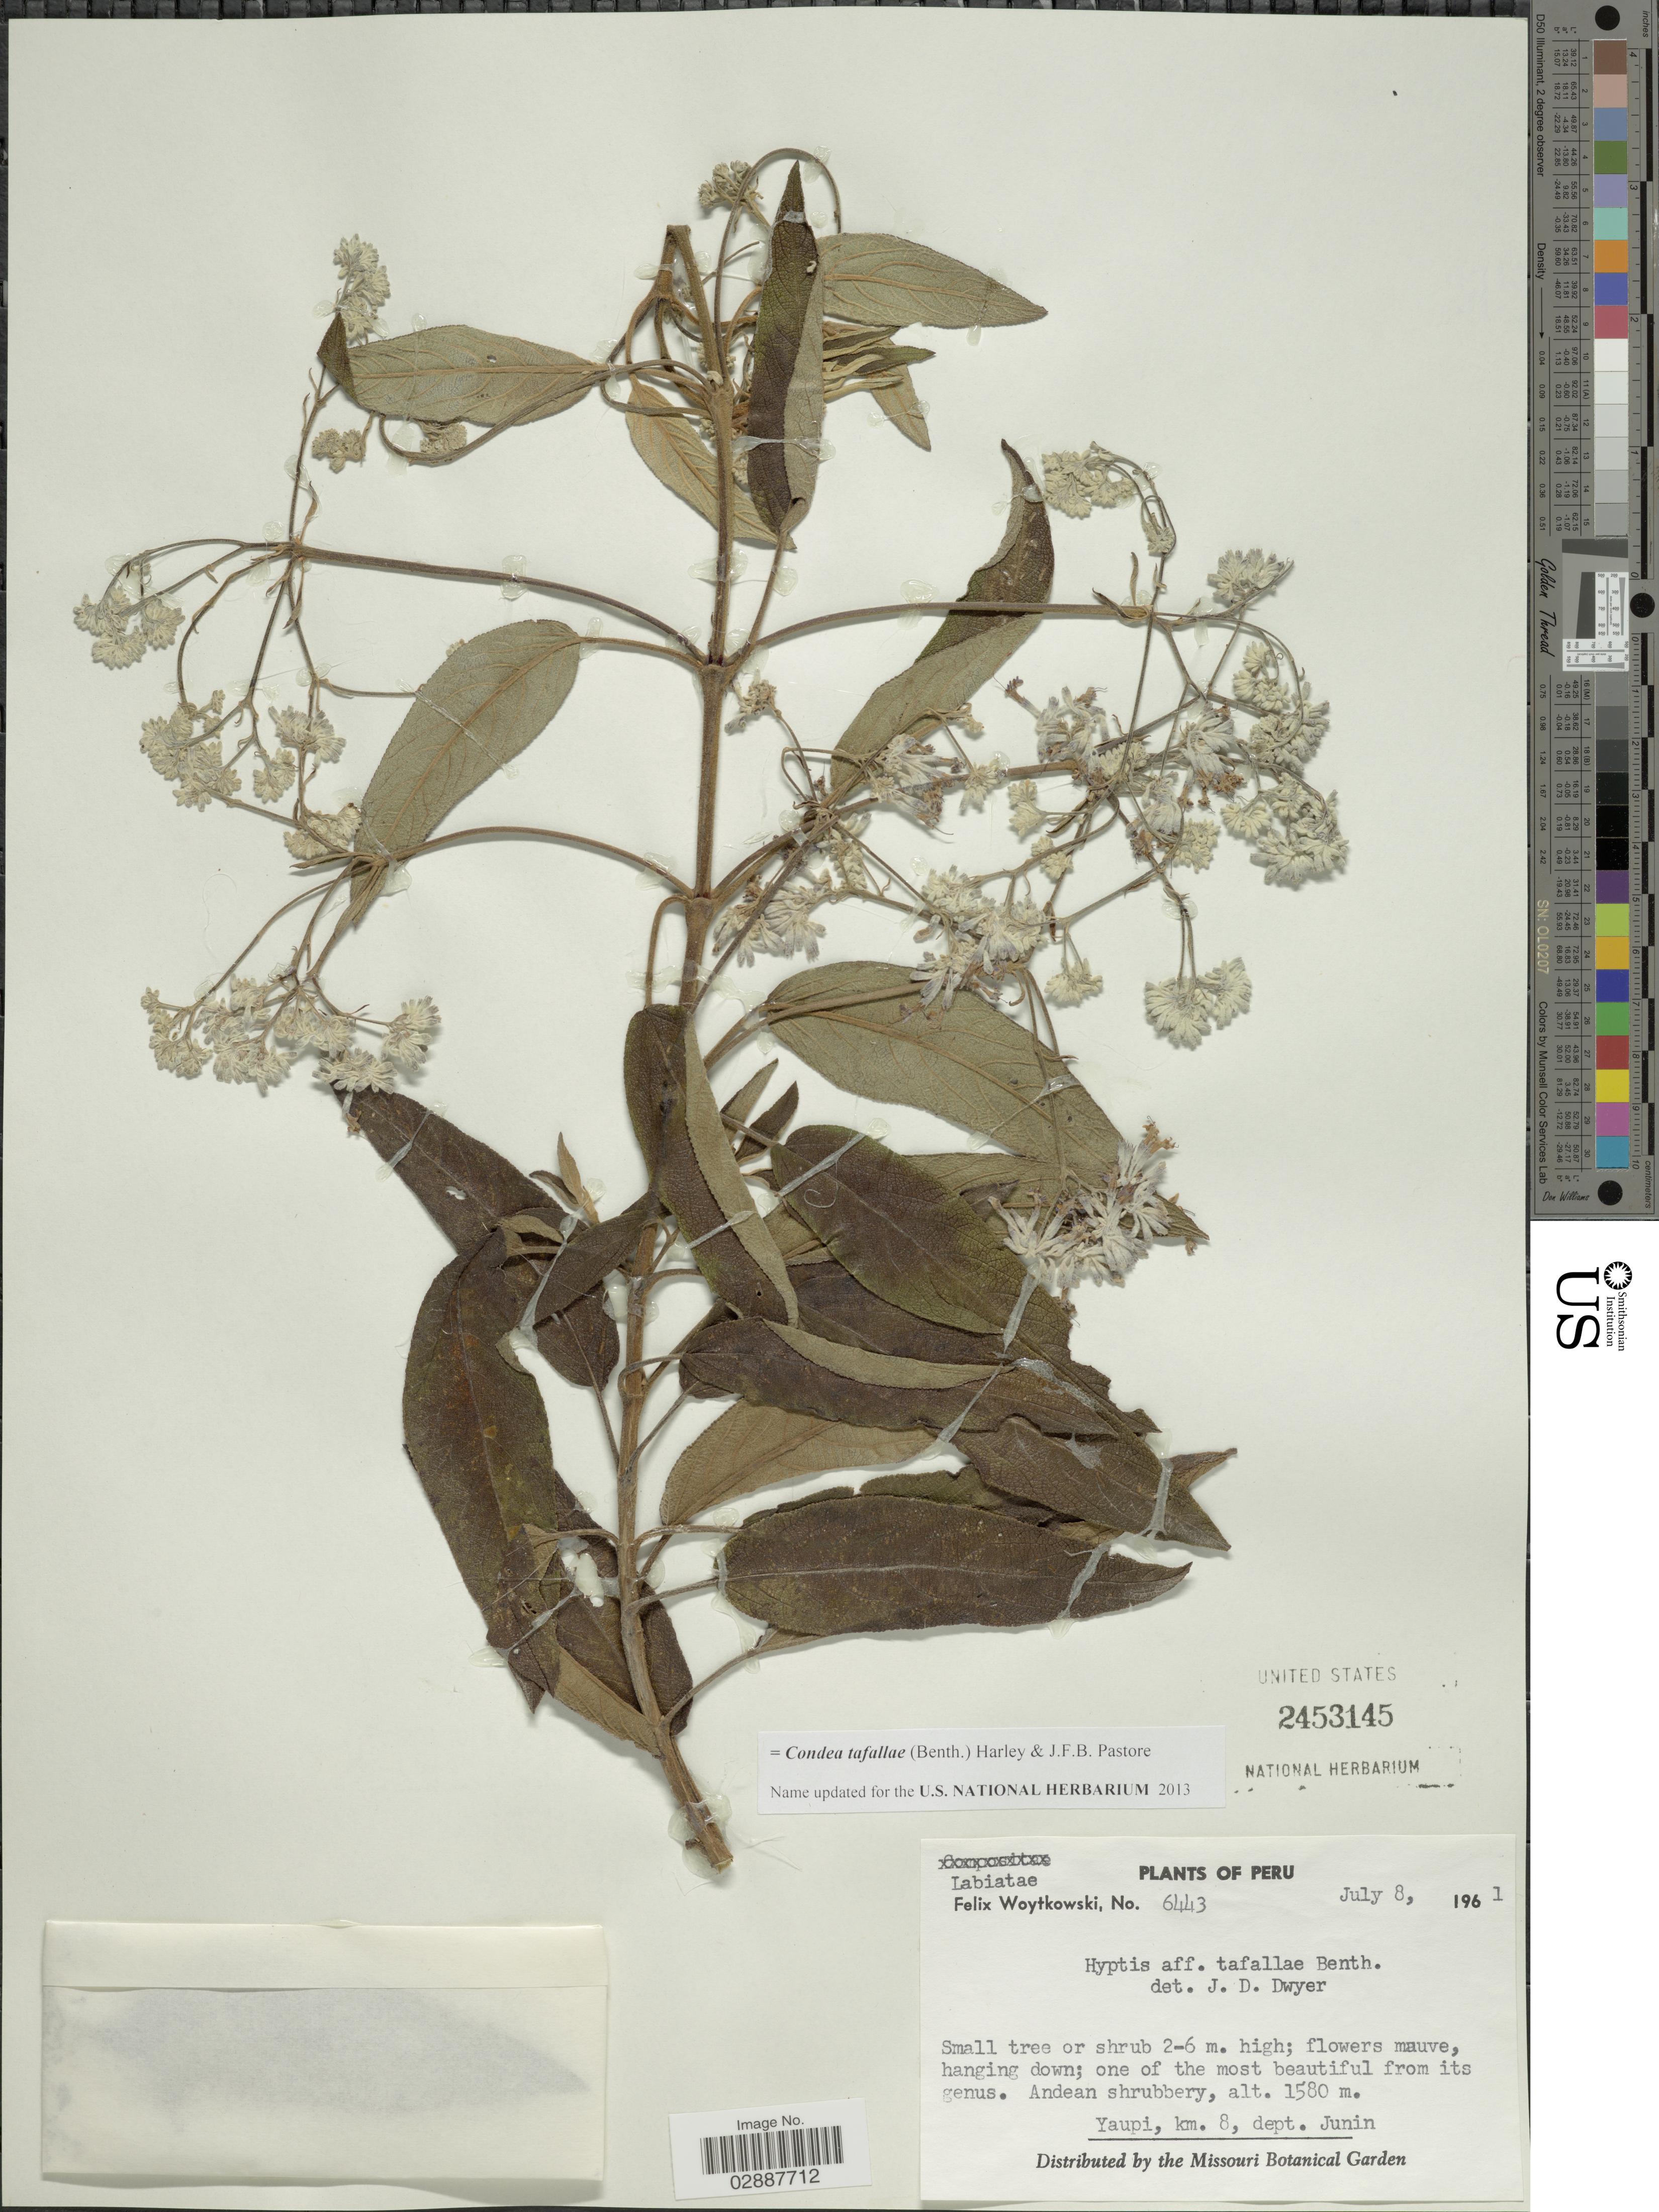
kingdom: Plantae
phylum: Tracheophyta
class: Magnoliopsida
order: Lamiales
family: Lamiaceae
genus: Condea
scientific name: Condea tafallae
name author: (Benth.) Harley & J.F.B. Pastore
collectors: F. Woytkowski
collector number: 6443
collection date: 1961-07-08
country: Peru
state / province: Junín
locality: Andean shrubbery. Yaupi, km. 8, dept. Junin.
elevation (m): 1580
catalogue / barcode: US 2453145